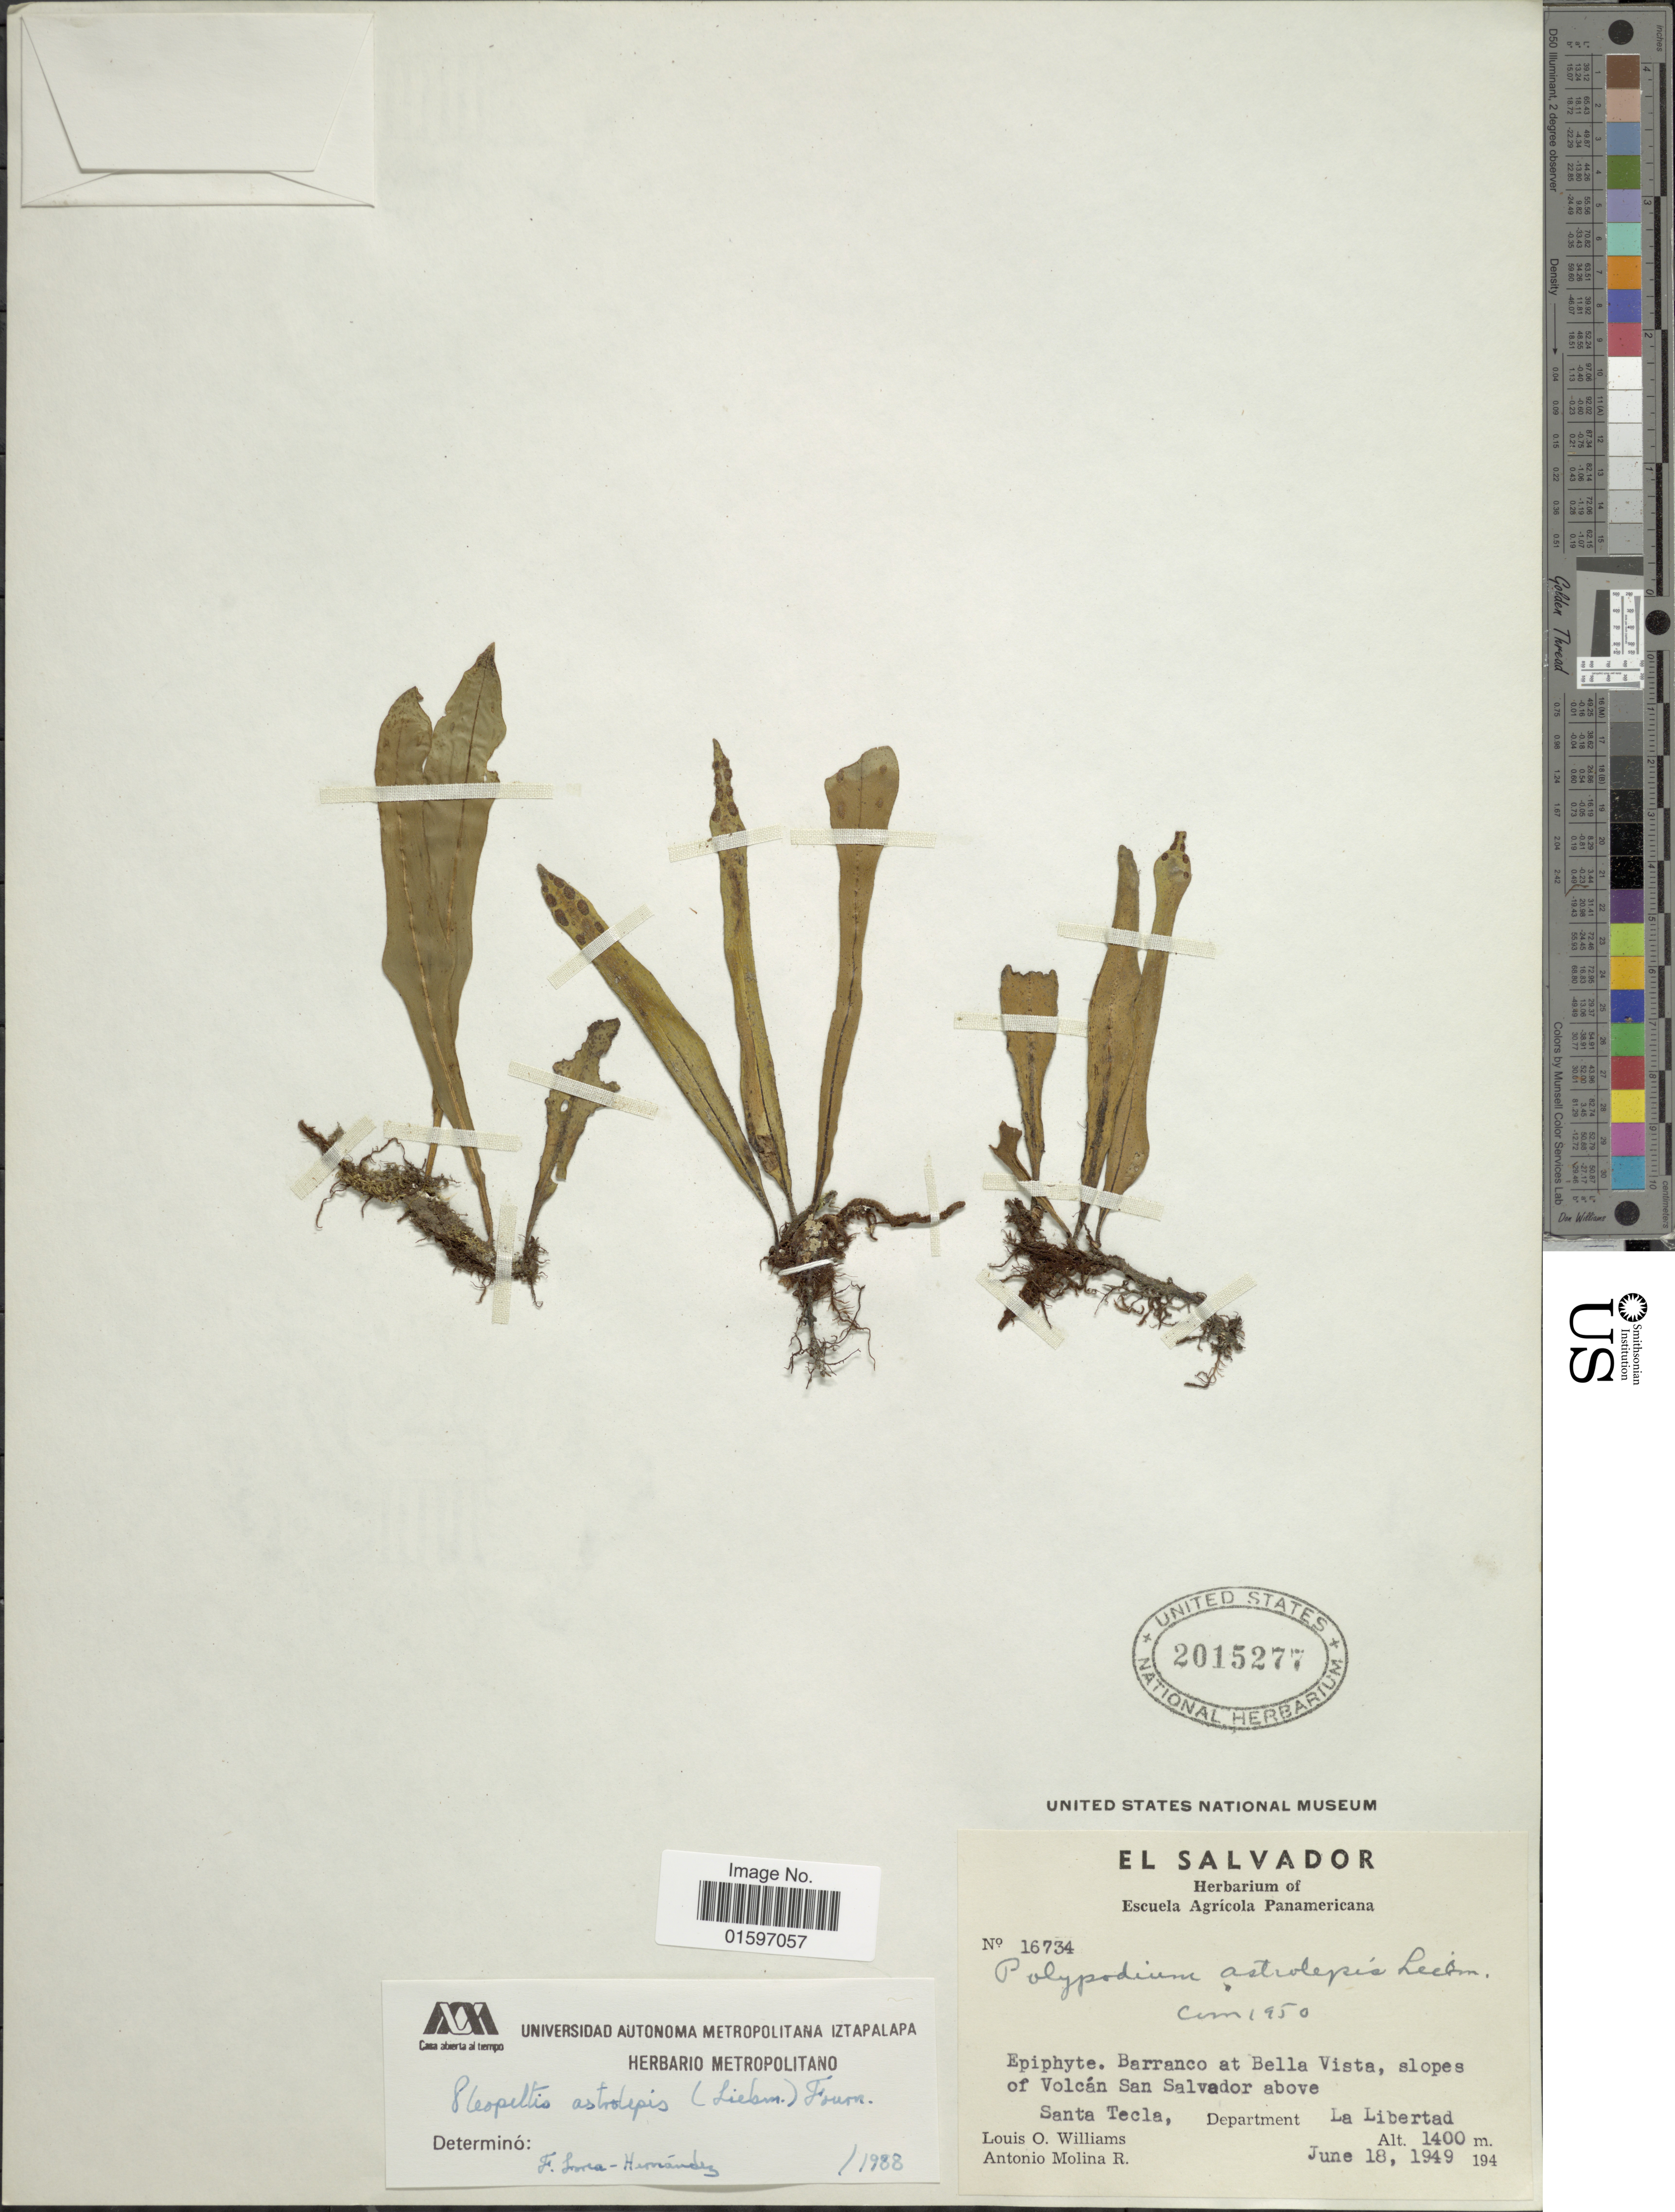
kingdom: Plantae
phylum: Tracheophyta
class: Polypodiopsida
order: Polypodiales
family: Polypodiaceae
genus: Pleopeltis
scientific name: Pleopeltis astrolepis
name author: (Liebm.) E. Fourn.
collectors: L. O. Williams & A. Molina R.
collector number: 16734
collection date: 1949-06-18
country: El Salvador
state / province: La Libertad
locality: Barranco at Bella Vista, slopes of Volcán San Salvador above Santa Tecla, Department La Libertad.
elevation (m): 1400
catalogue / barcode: US 2015277